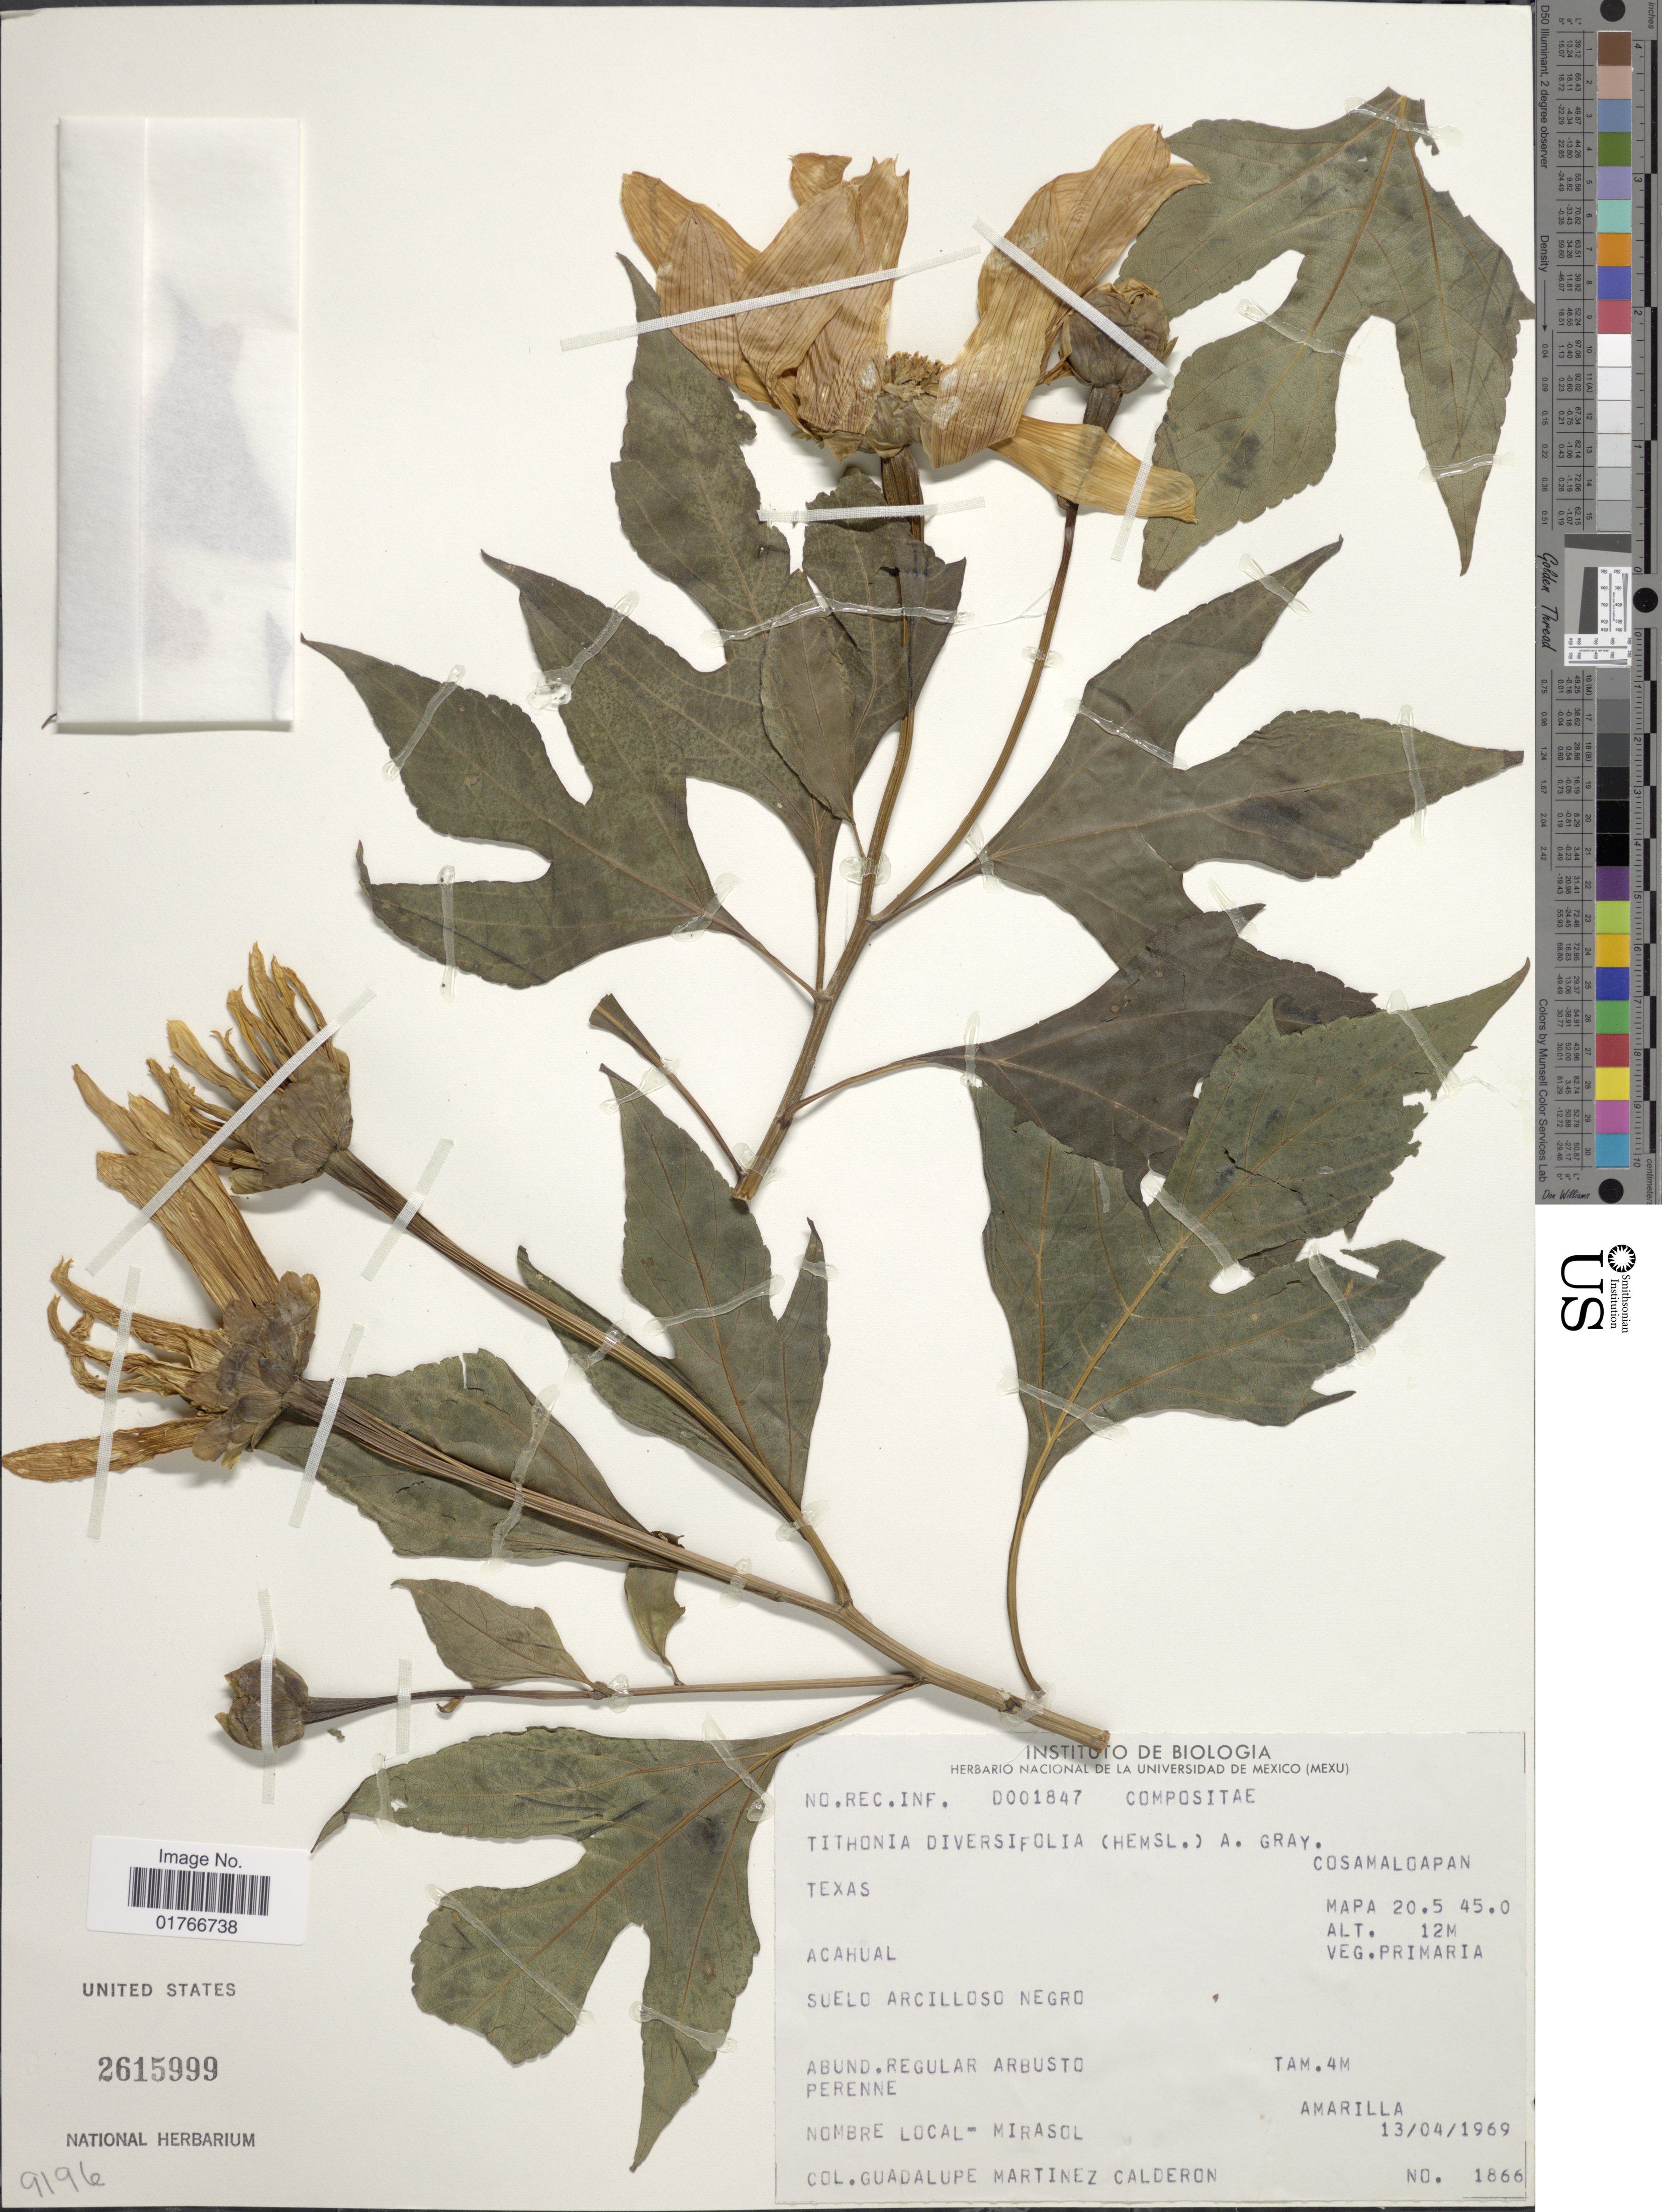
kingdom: Plantae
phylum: Tracheophyta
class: Magnoliopsida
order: Asterales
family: Asteraceae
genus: Tithonia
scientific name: Tithonia diversifolia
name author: (Hemsl.) A. Gray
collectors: G. Martinez-C.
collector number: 1866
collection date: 1969-04-13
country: United States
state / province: Texas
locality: Acahual, Suelo Arcilloso Negro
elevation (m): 12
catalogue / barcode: US 2615999